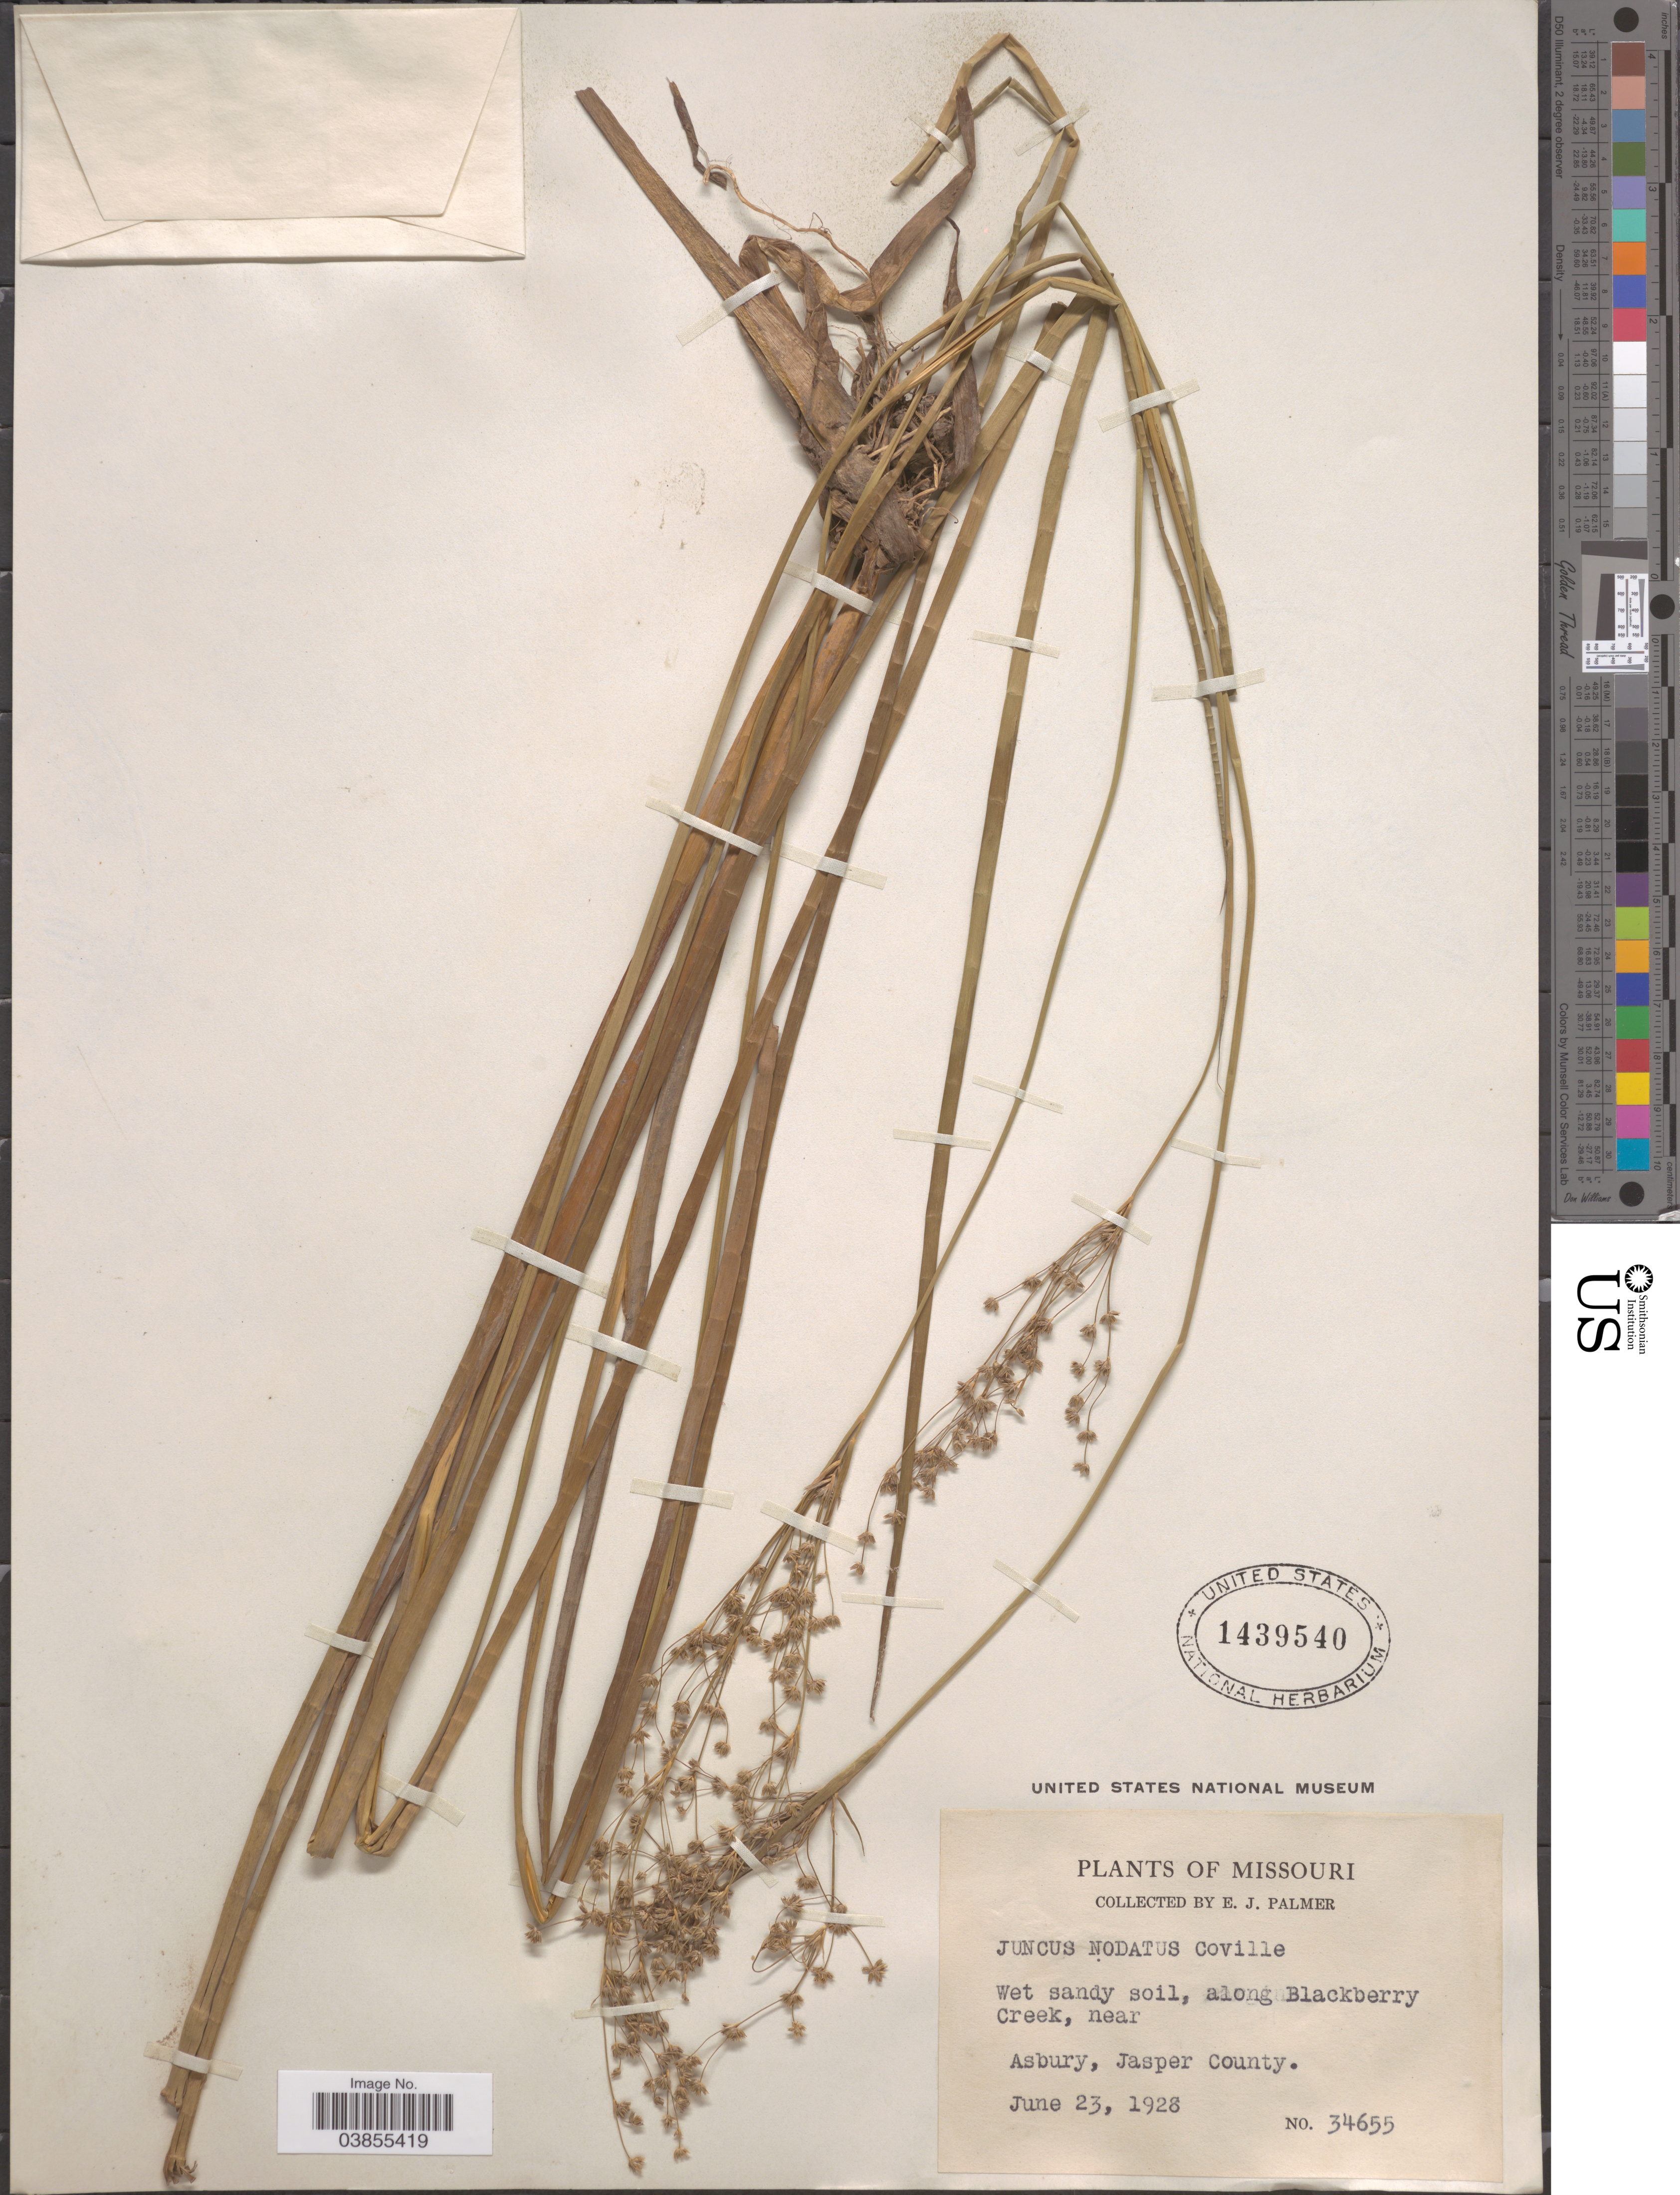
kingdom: Plantae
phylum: Tracheophyta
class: Liliopsida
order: Poales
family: Juncaceae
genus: Juncus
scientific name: Juncus nodatus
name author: Coville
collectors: E. J. Palmer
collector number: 34655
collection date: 1928-06-23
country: United States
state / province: Missouri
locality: Wet sandy soil, along Blackberry Creek, near Asbury, Jasper County.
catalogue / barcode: US 1439540